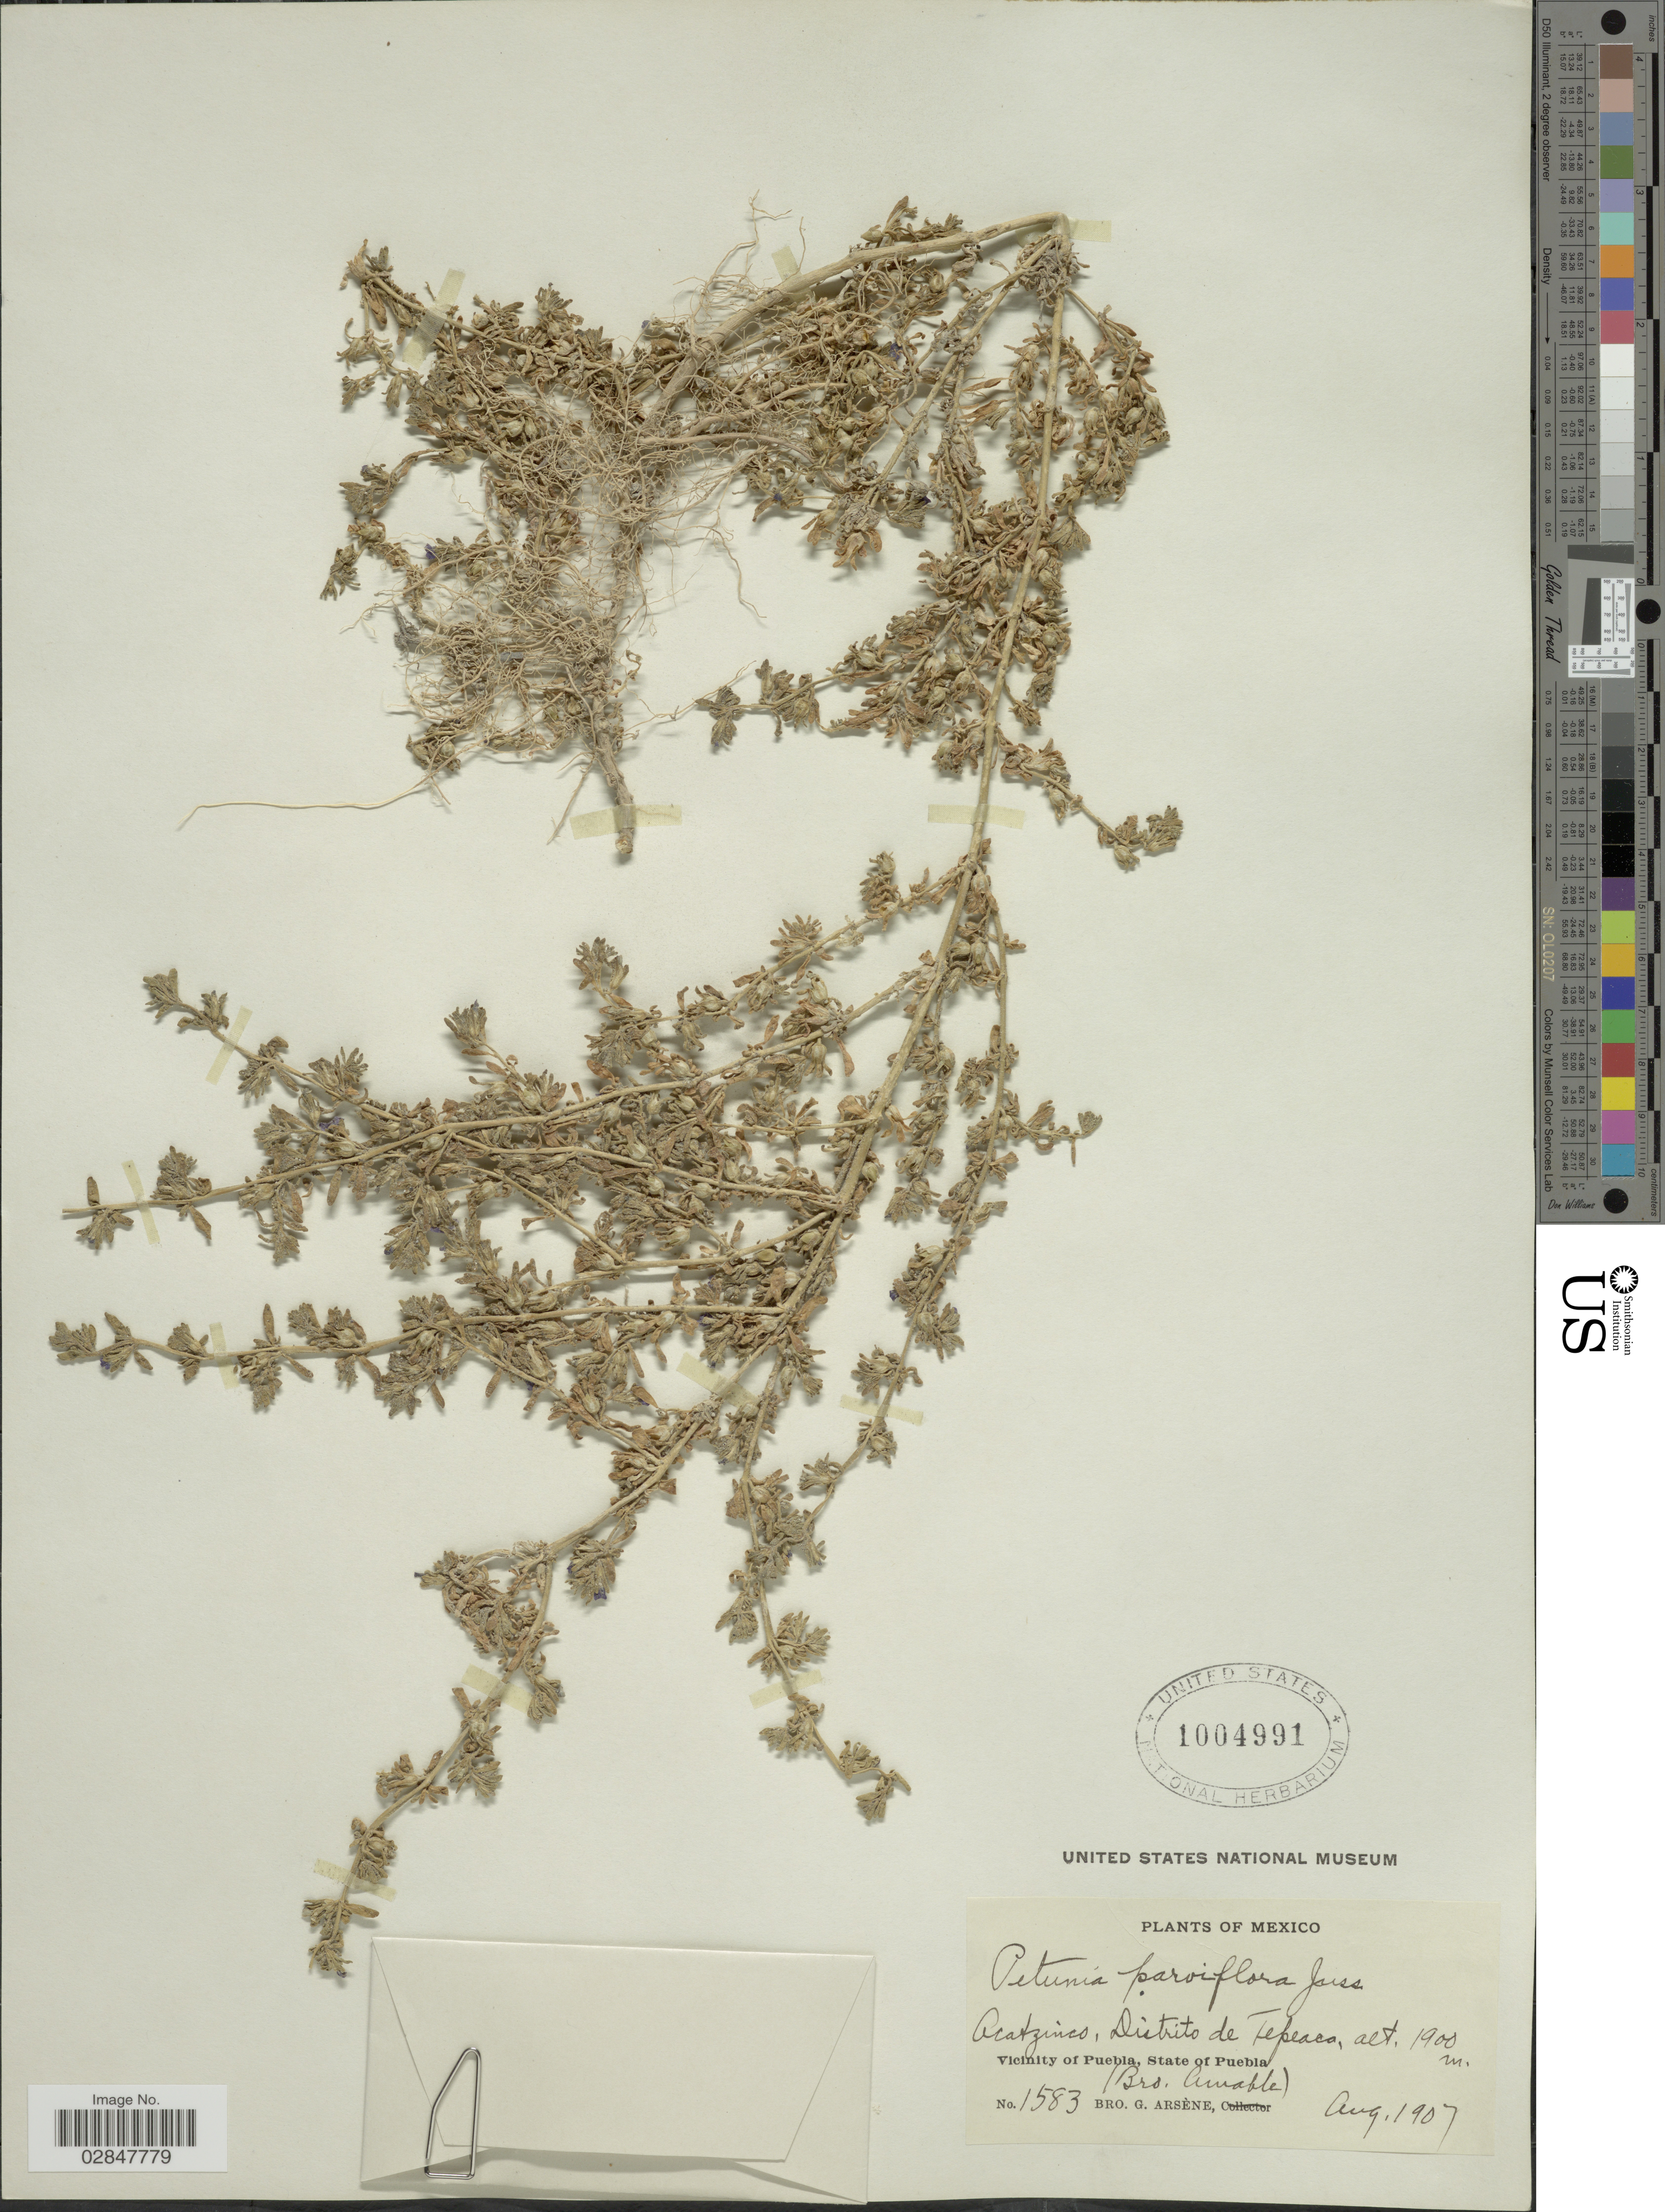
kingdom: Plantae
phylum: Tracheophyta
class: Magnoliopsida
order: Solanales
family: Solanaceae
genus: Petunia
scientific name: Petunia parviflora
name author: Juss.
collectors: Bro. G. Arsène & B. Amable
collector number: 1583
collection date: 1907-08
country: Mexico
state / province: Puebla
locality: Acatzinco, Distrito de Tepeaca, Vicinity of Puebla.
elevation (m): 1900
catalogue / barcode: US 1004991